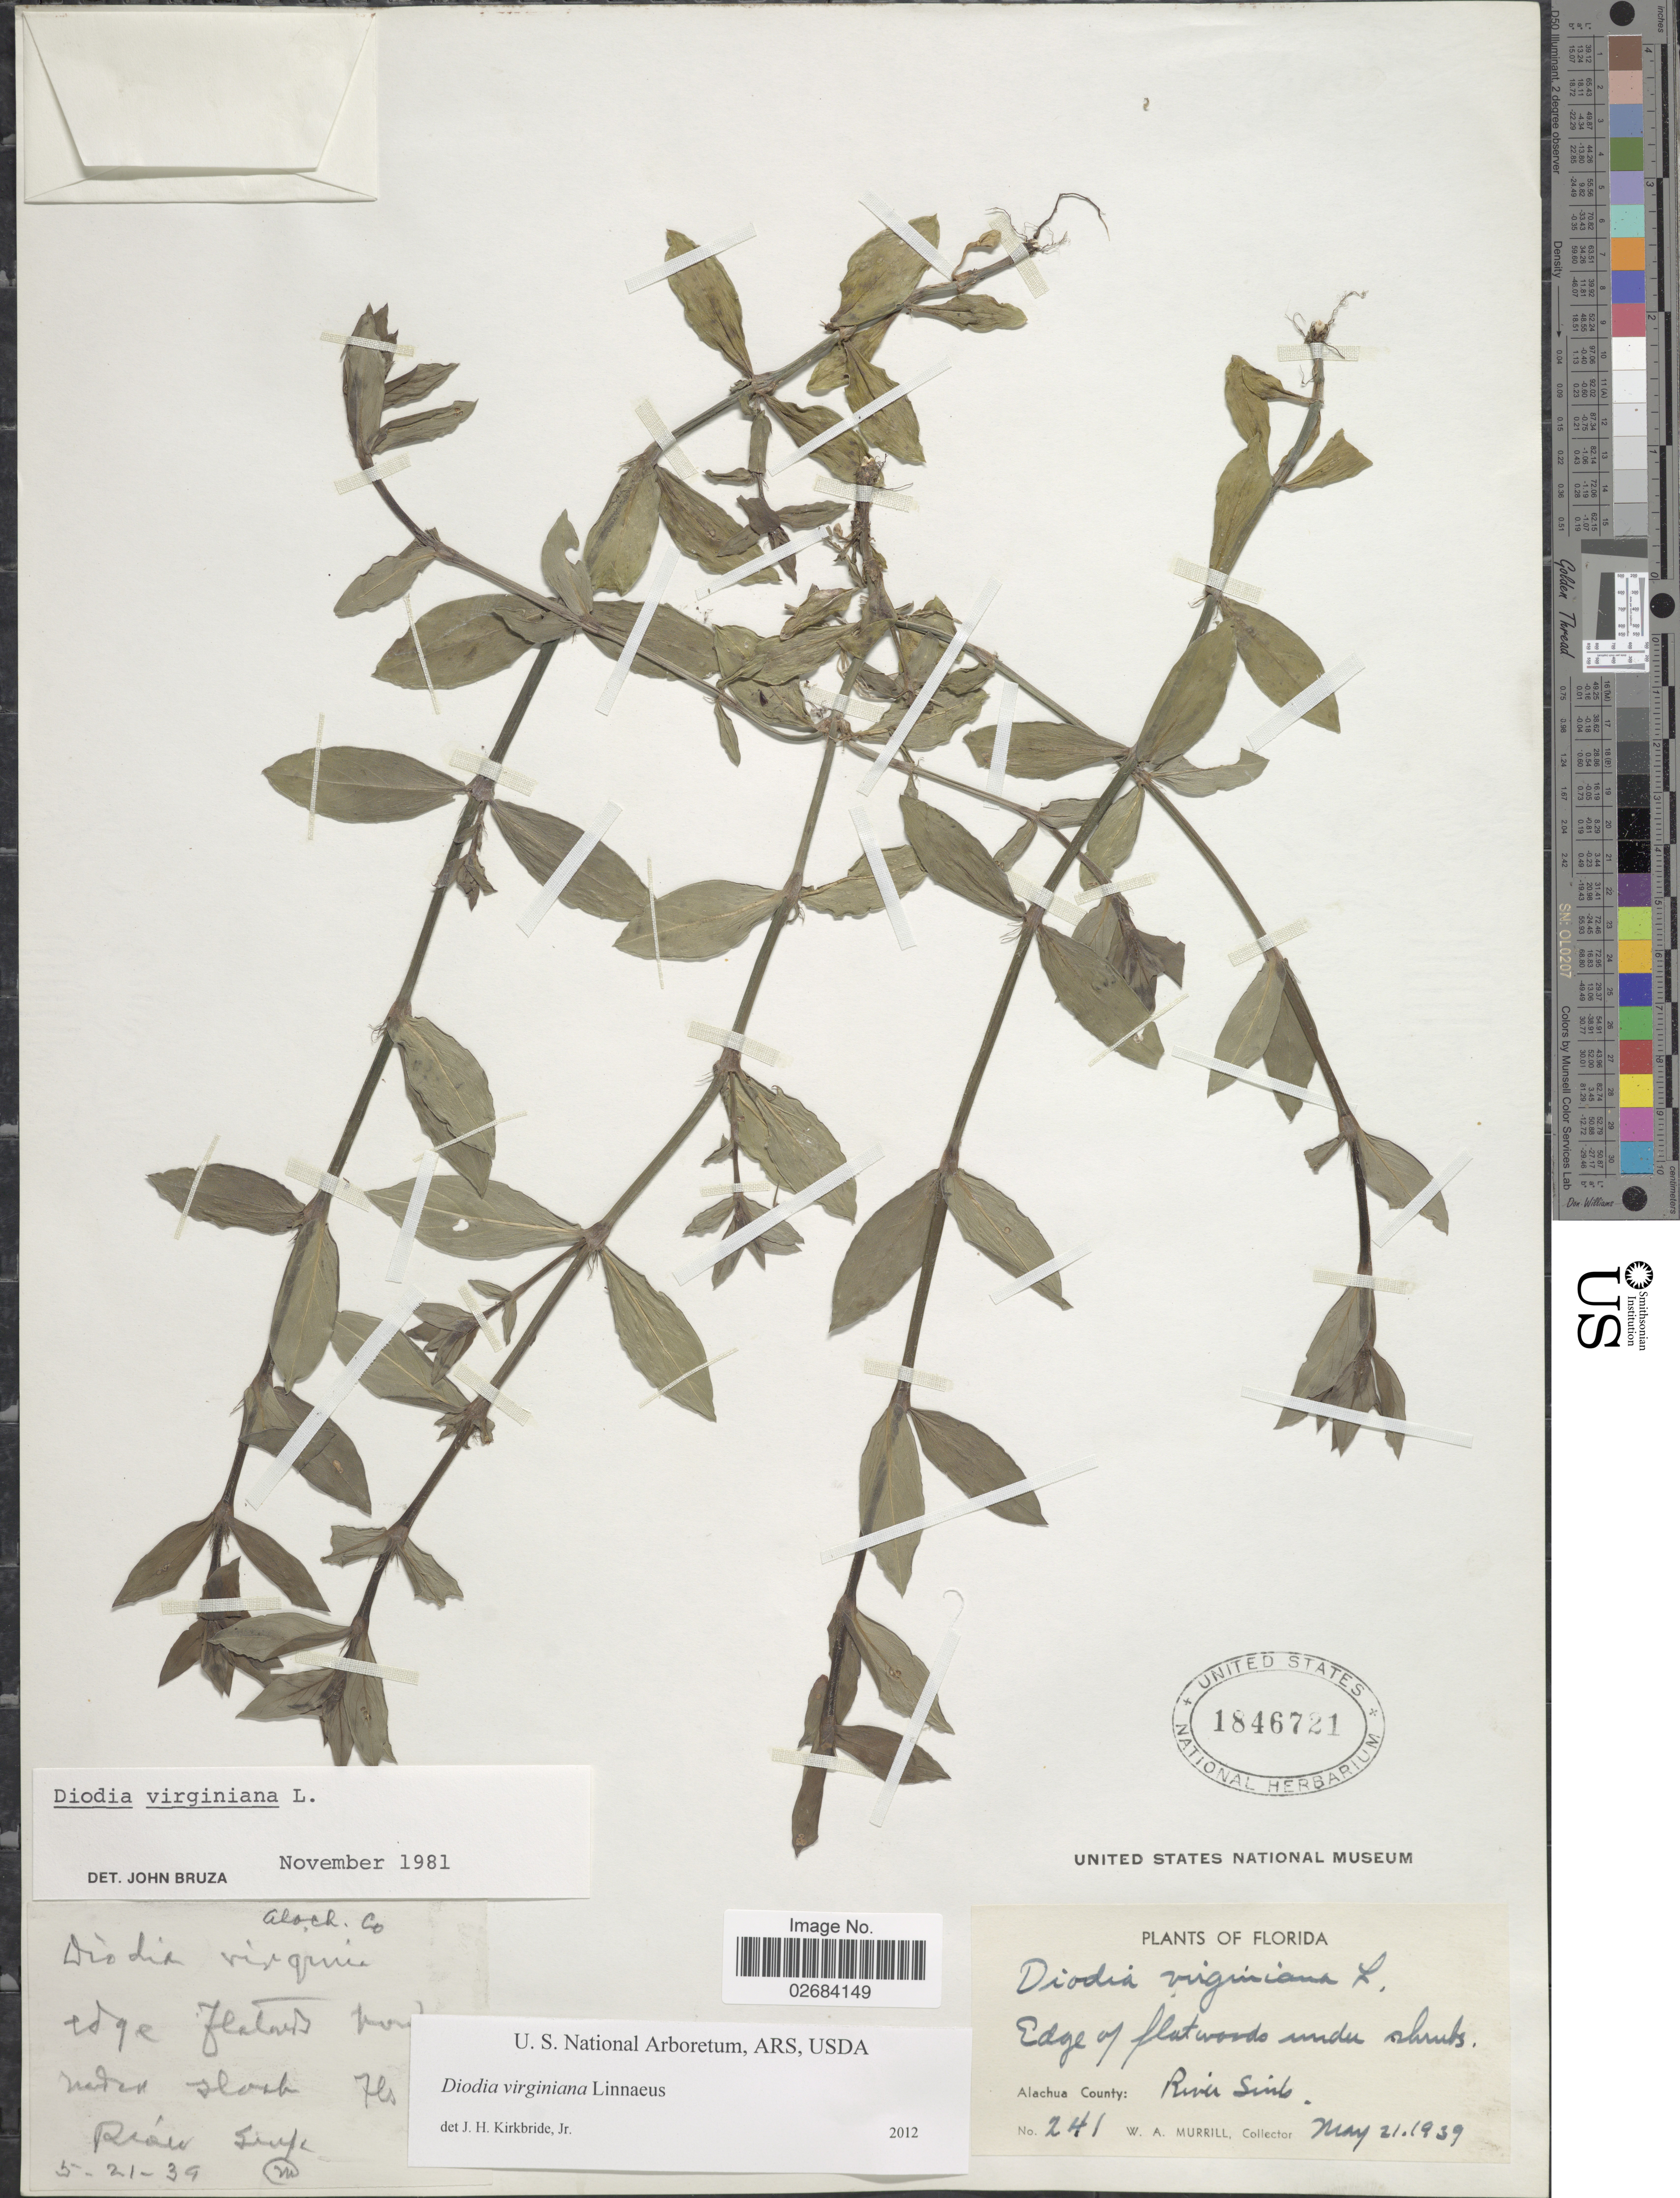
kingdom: Plantae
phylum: Tracheophyta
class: Magnoliopsida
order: Gentianales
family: Rubiaceae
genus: Diodia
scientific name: Diodia virginiana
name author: L.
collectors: W. A. Murrill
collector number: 241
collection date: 1939-05-21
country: United States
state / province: Florida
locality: Edge of flatwods under shrubs, Alachua County: River sinks.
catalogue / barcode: US 1846721